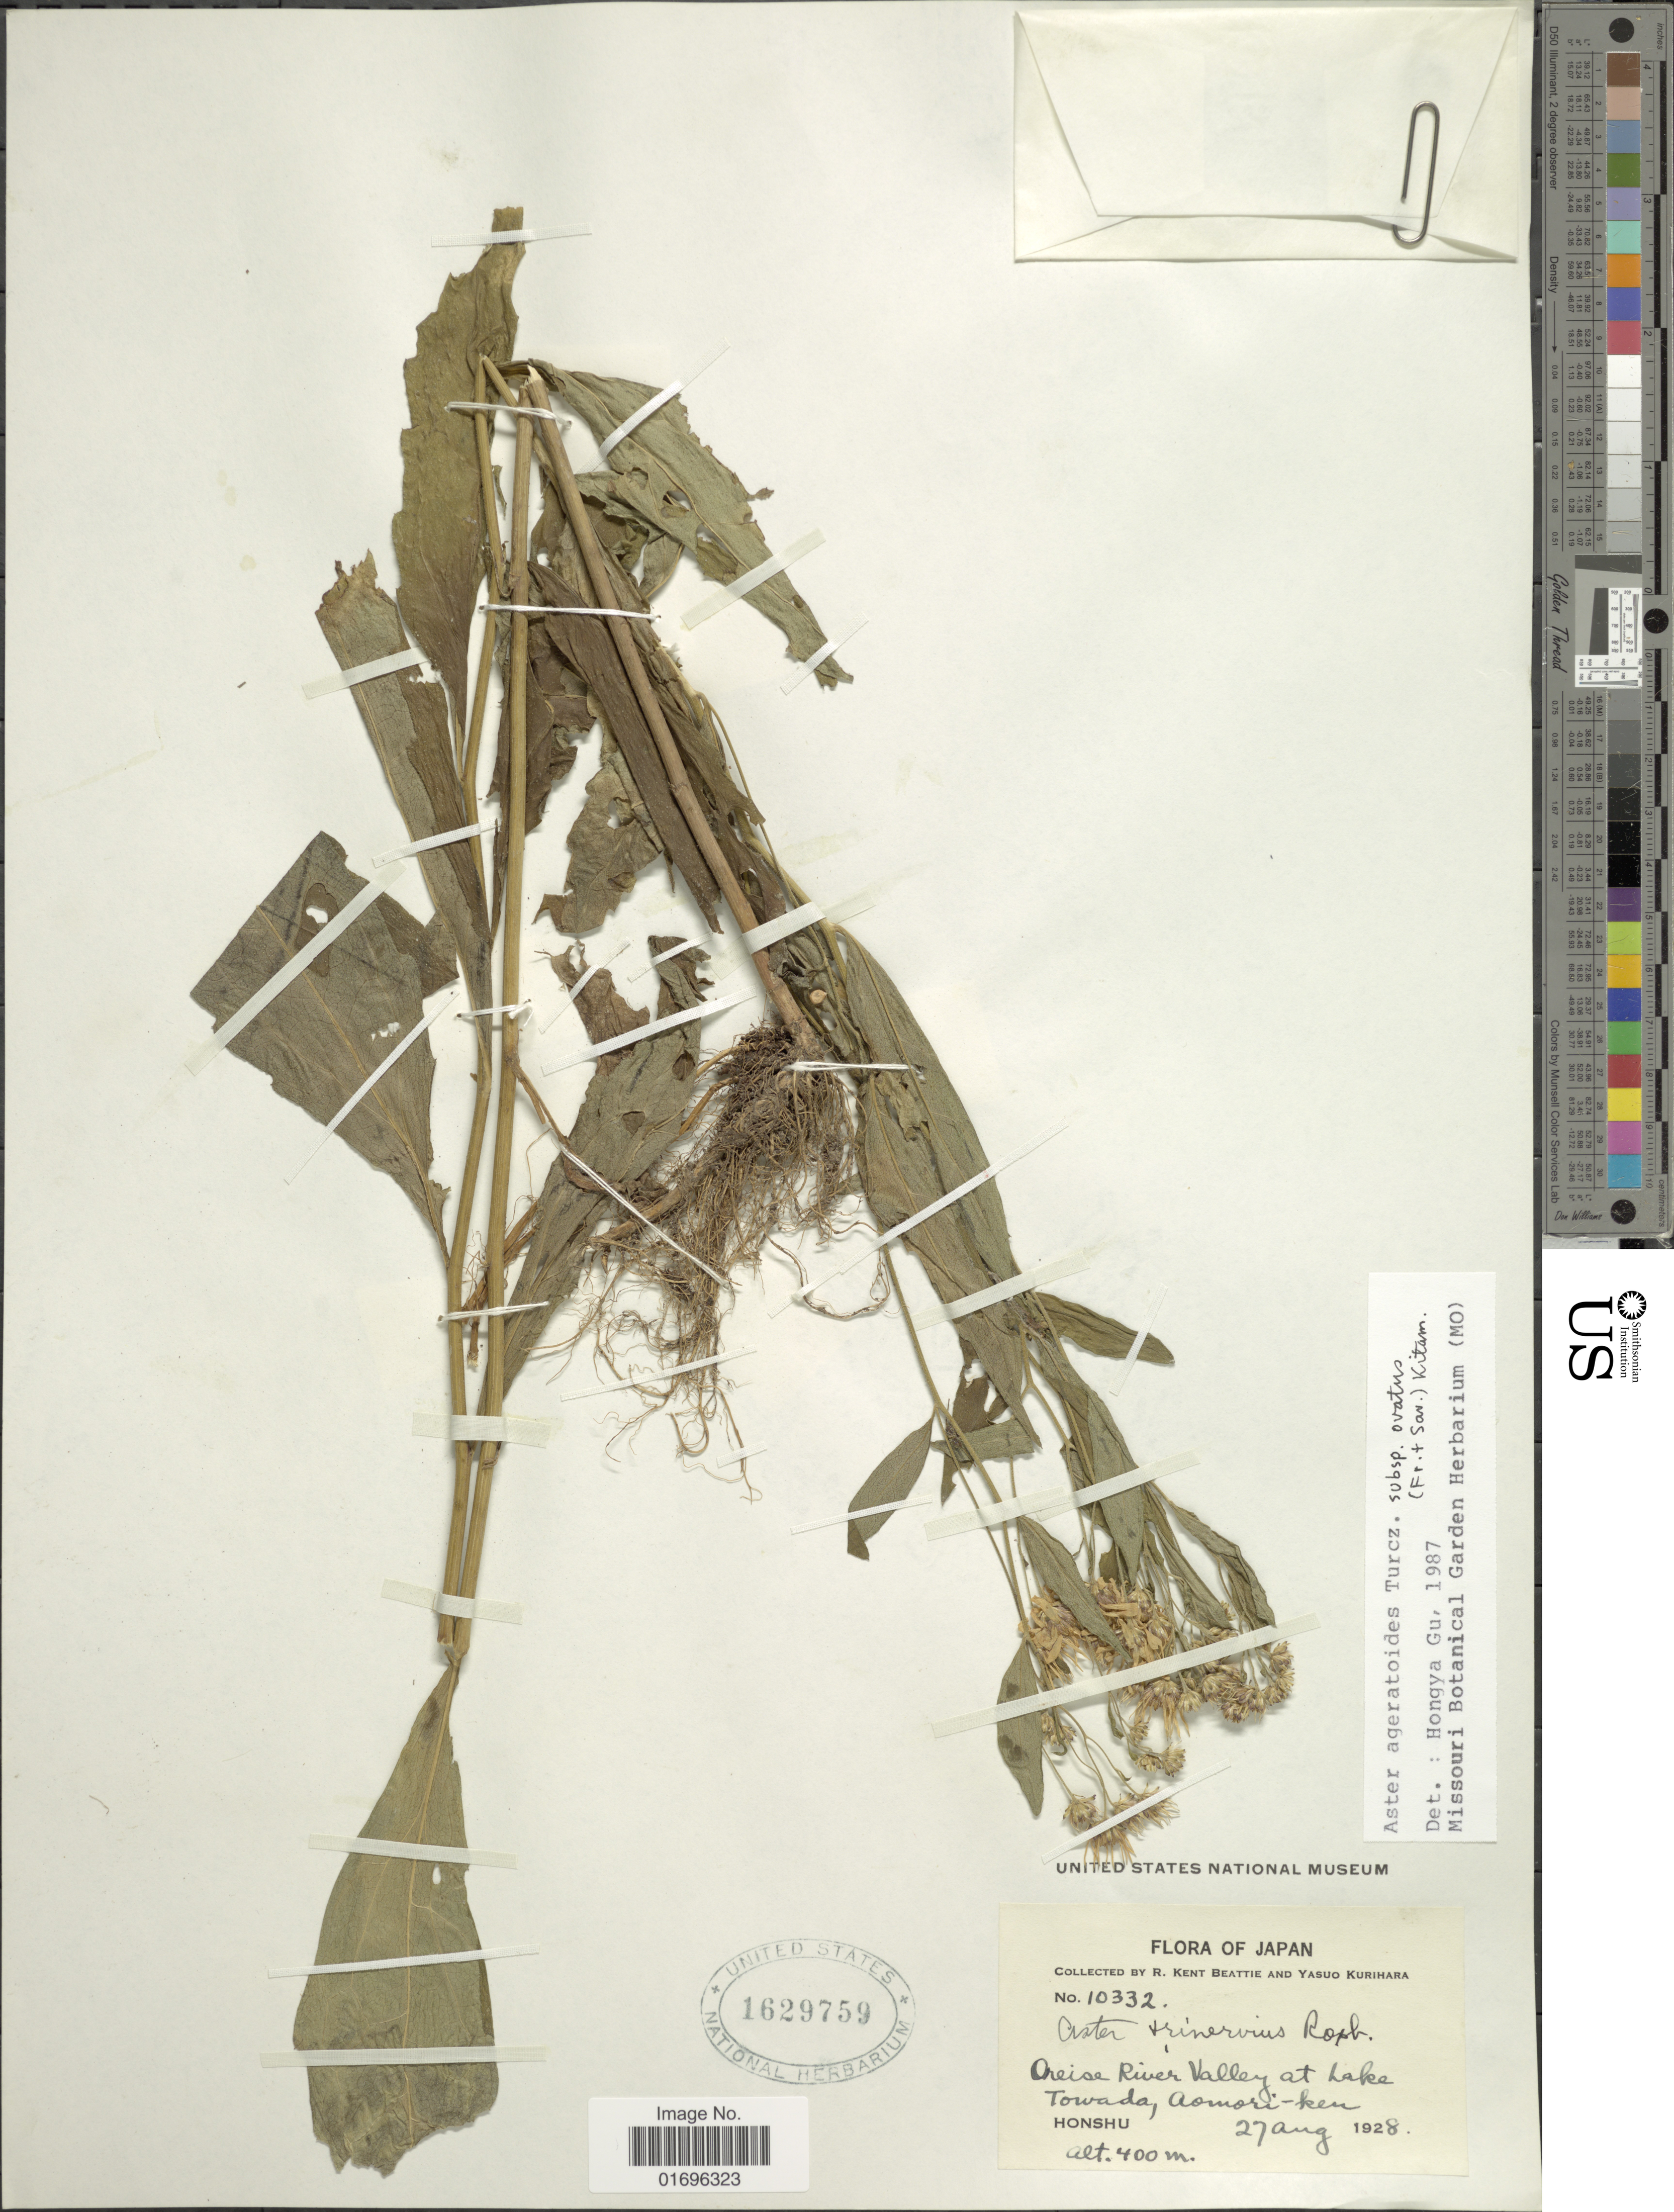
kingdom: Plantae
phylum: Tracheophyta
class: Magnoliopsida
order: Asterales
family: Asteraceae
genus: Aster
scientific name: Aster ageratoides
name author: Turcz.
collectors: R. K. Beattie & Y. Kurihara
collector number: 10332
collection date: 1928-08-27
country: Japan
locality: Oneise River Valley at Lake Towada, Aomori-ken, Honshu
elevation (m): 400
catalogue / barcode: US 1629759